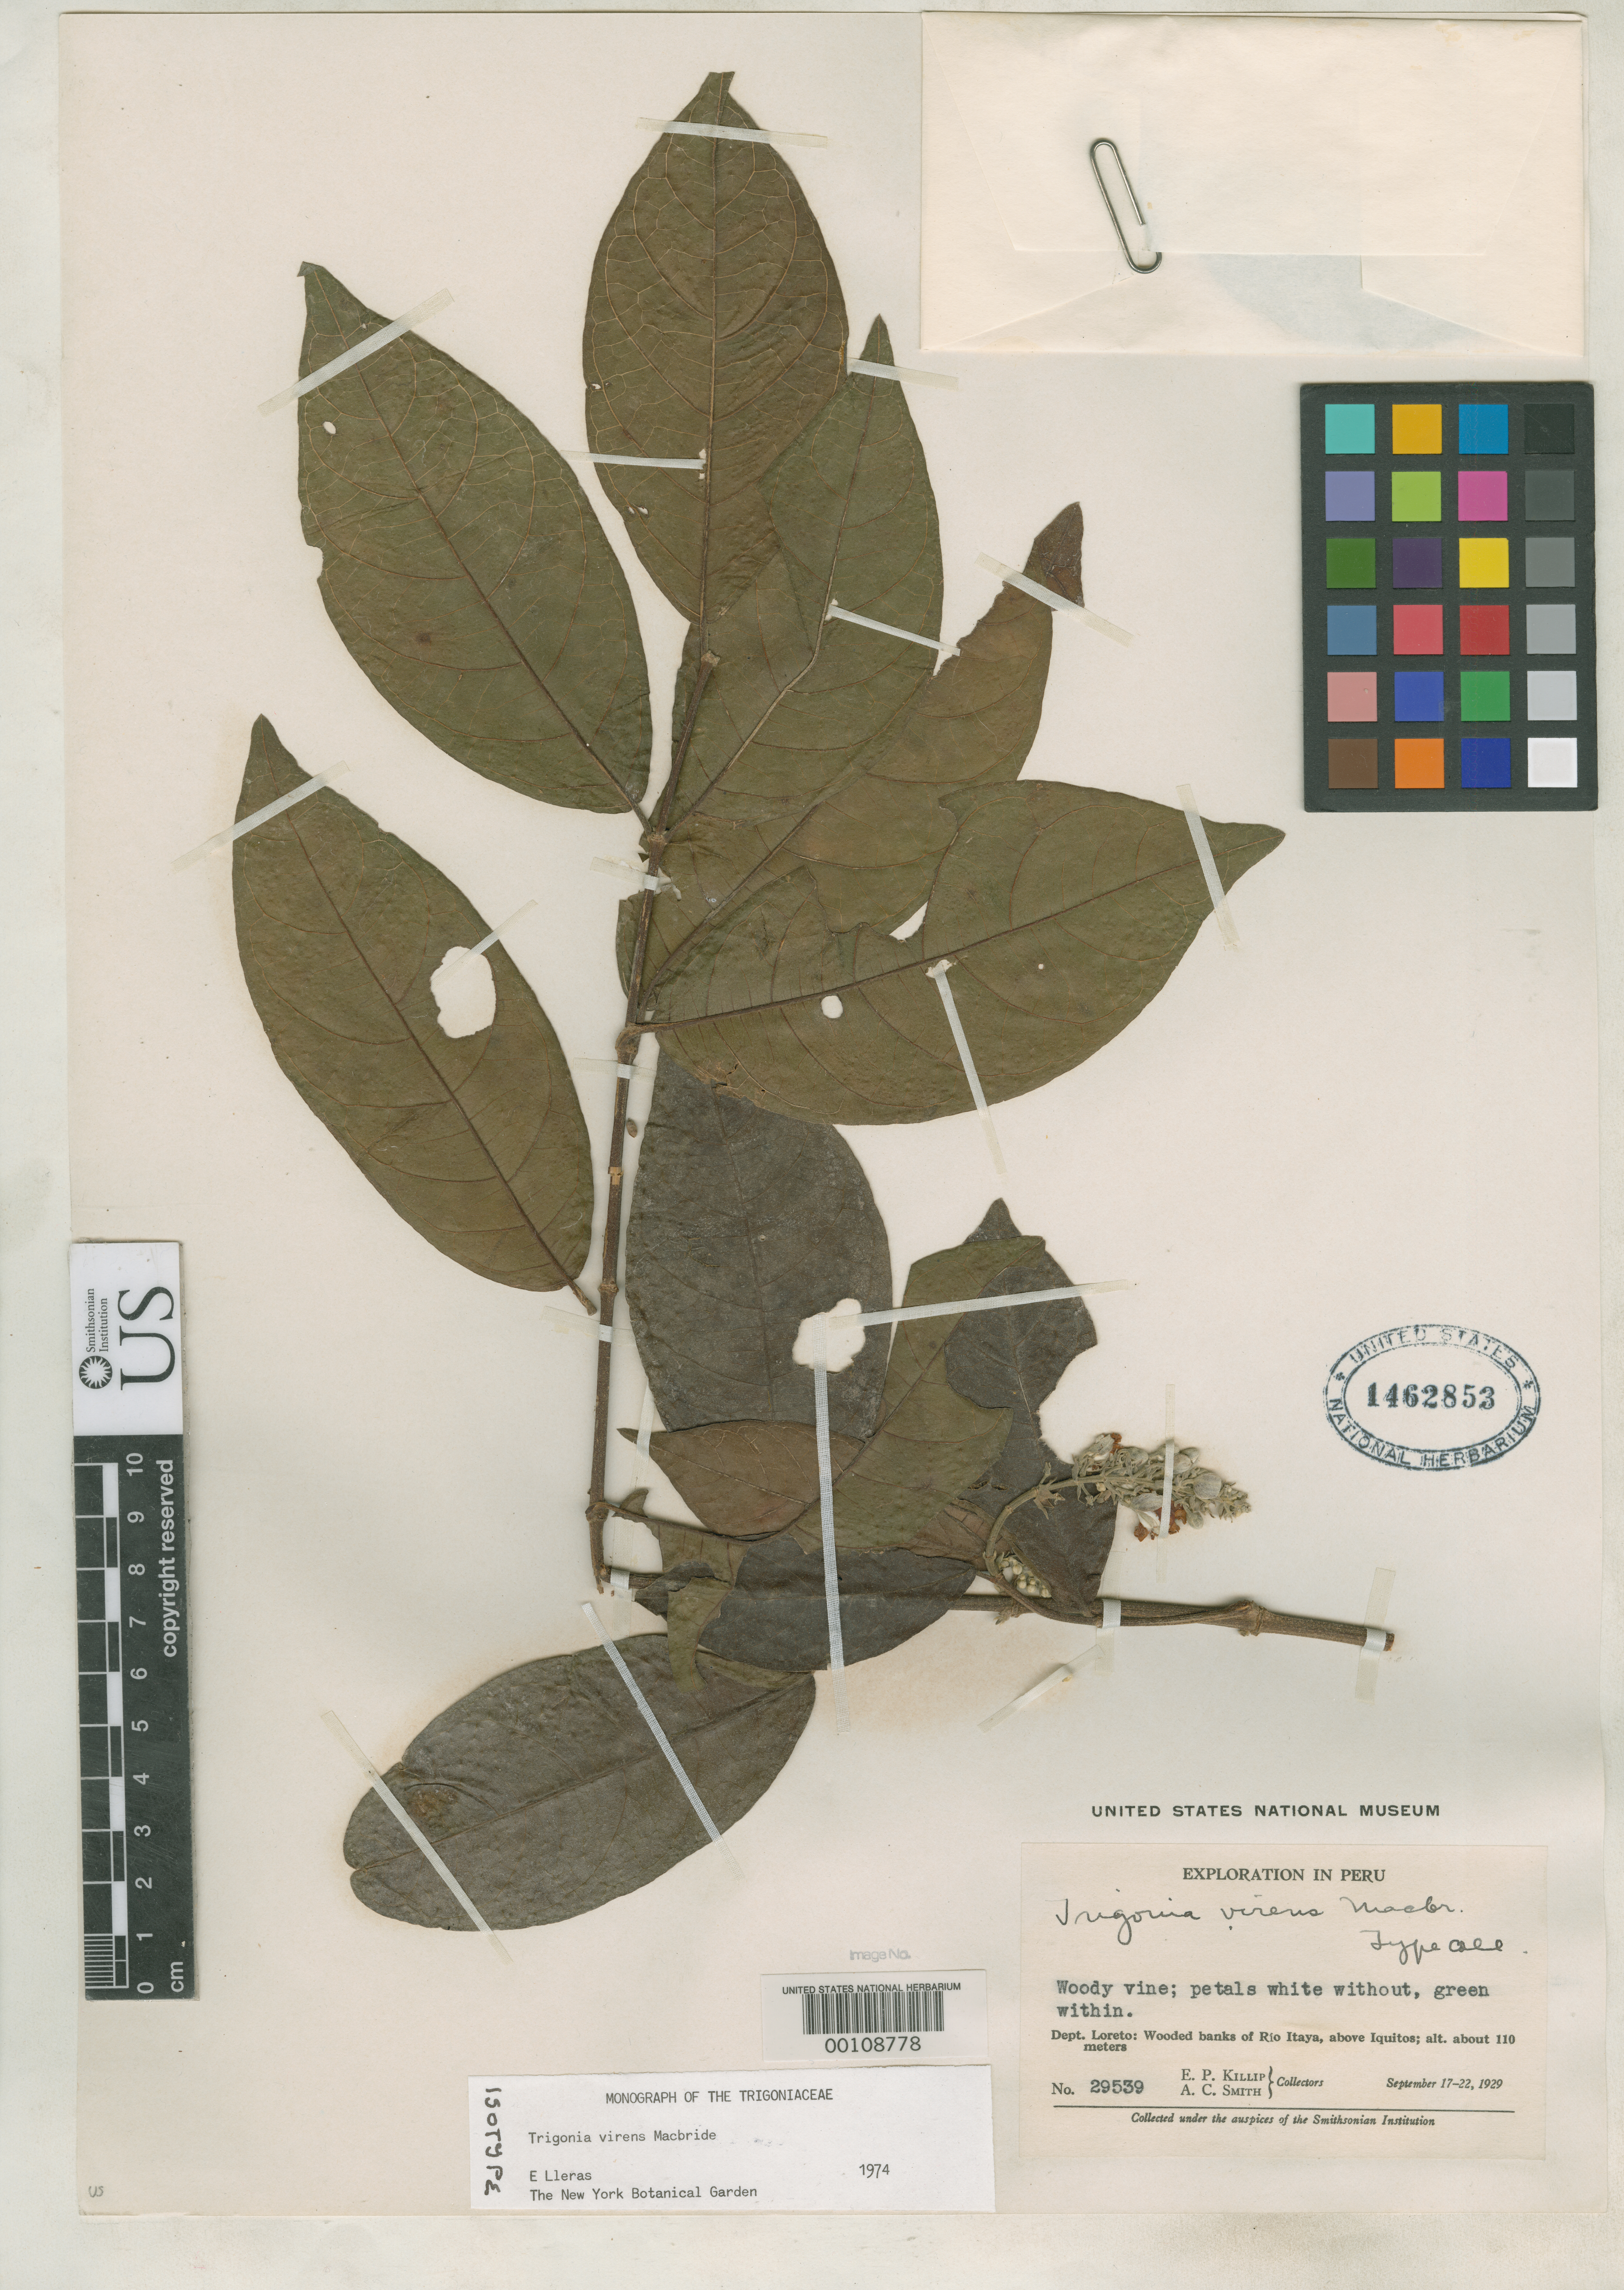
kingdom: Plantae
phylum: Tracheophyta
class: Magnoliopsida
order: Malpighiales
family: Trigoniaceae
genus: Trigonia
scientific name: Trigonia virens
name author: J.F. Macbr.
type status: Isotype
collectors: E. P. Killip & A. C. Smith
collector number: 29539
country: Peru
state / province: Loreto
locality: Banks of Rio Itaya, above Iquitos.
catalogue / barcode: US 1462853